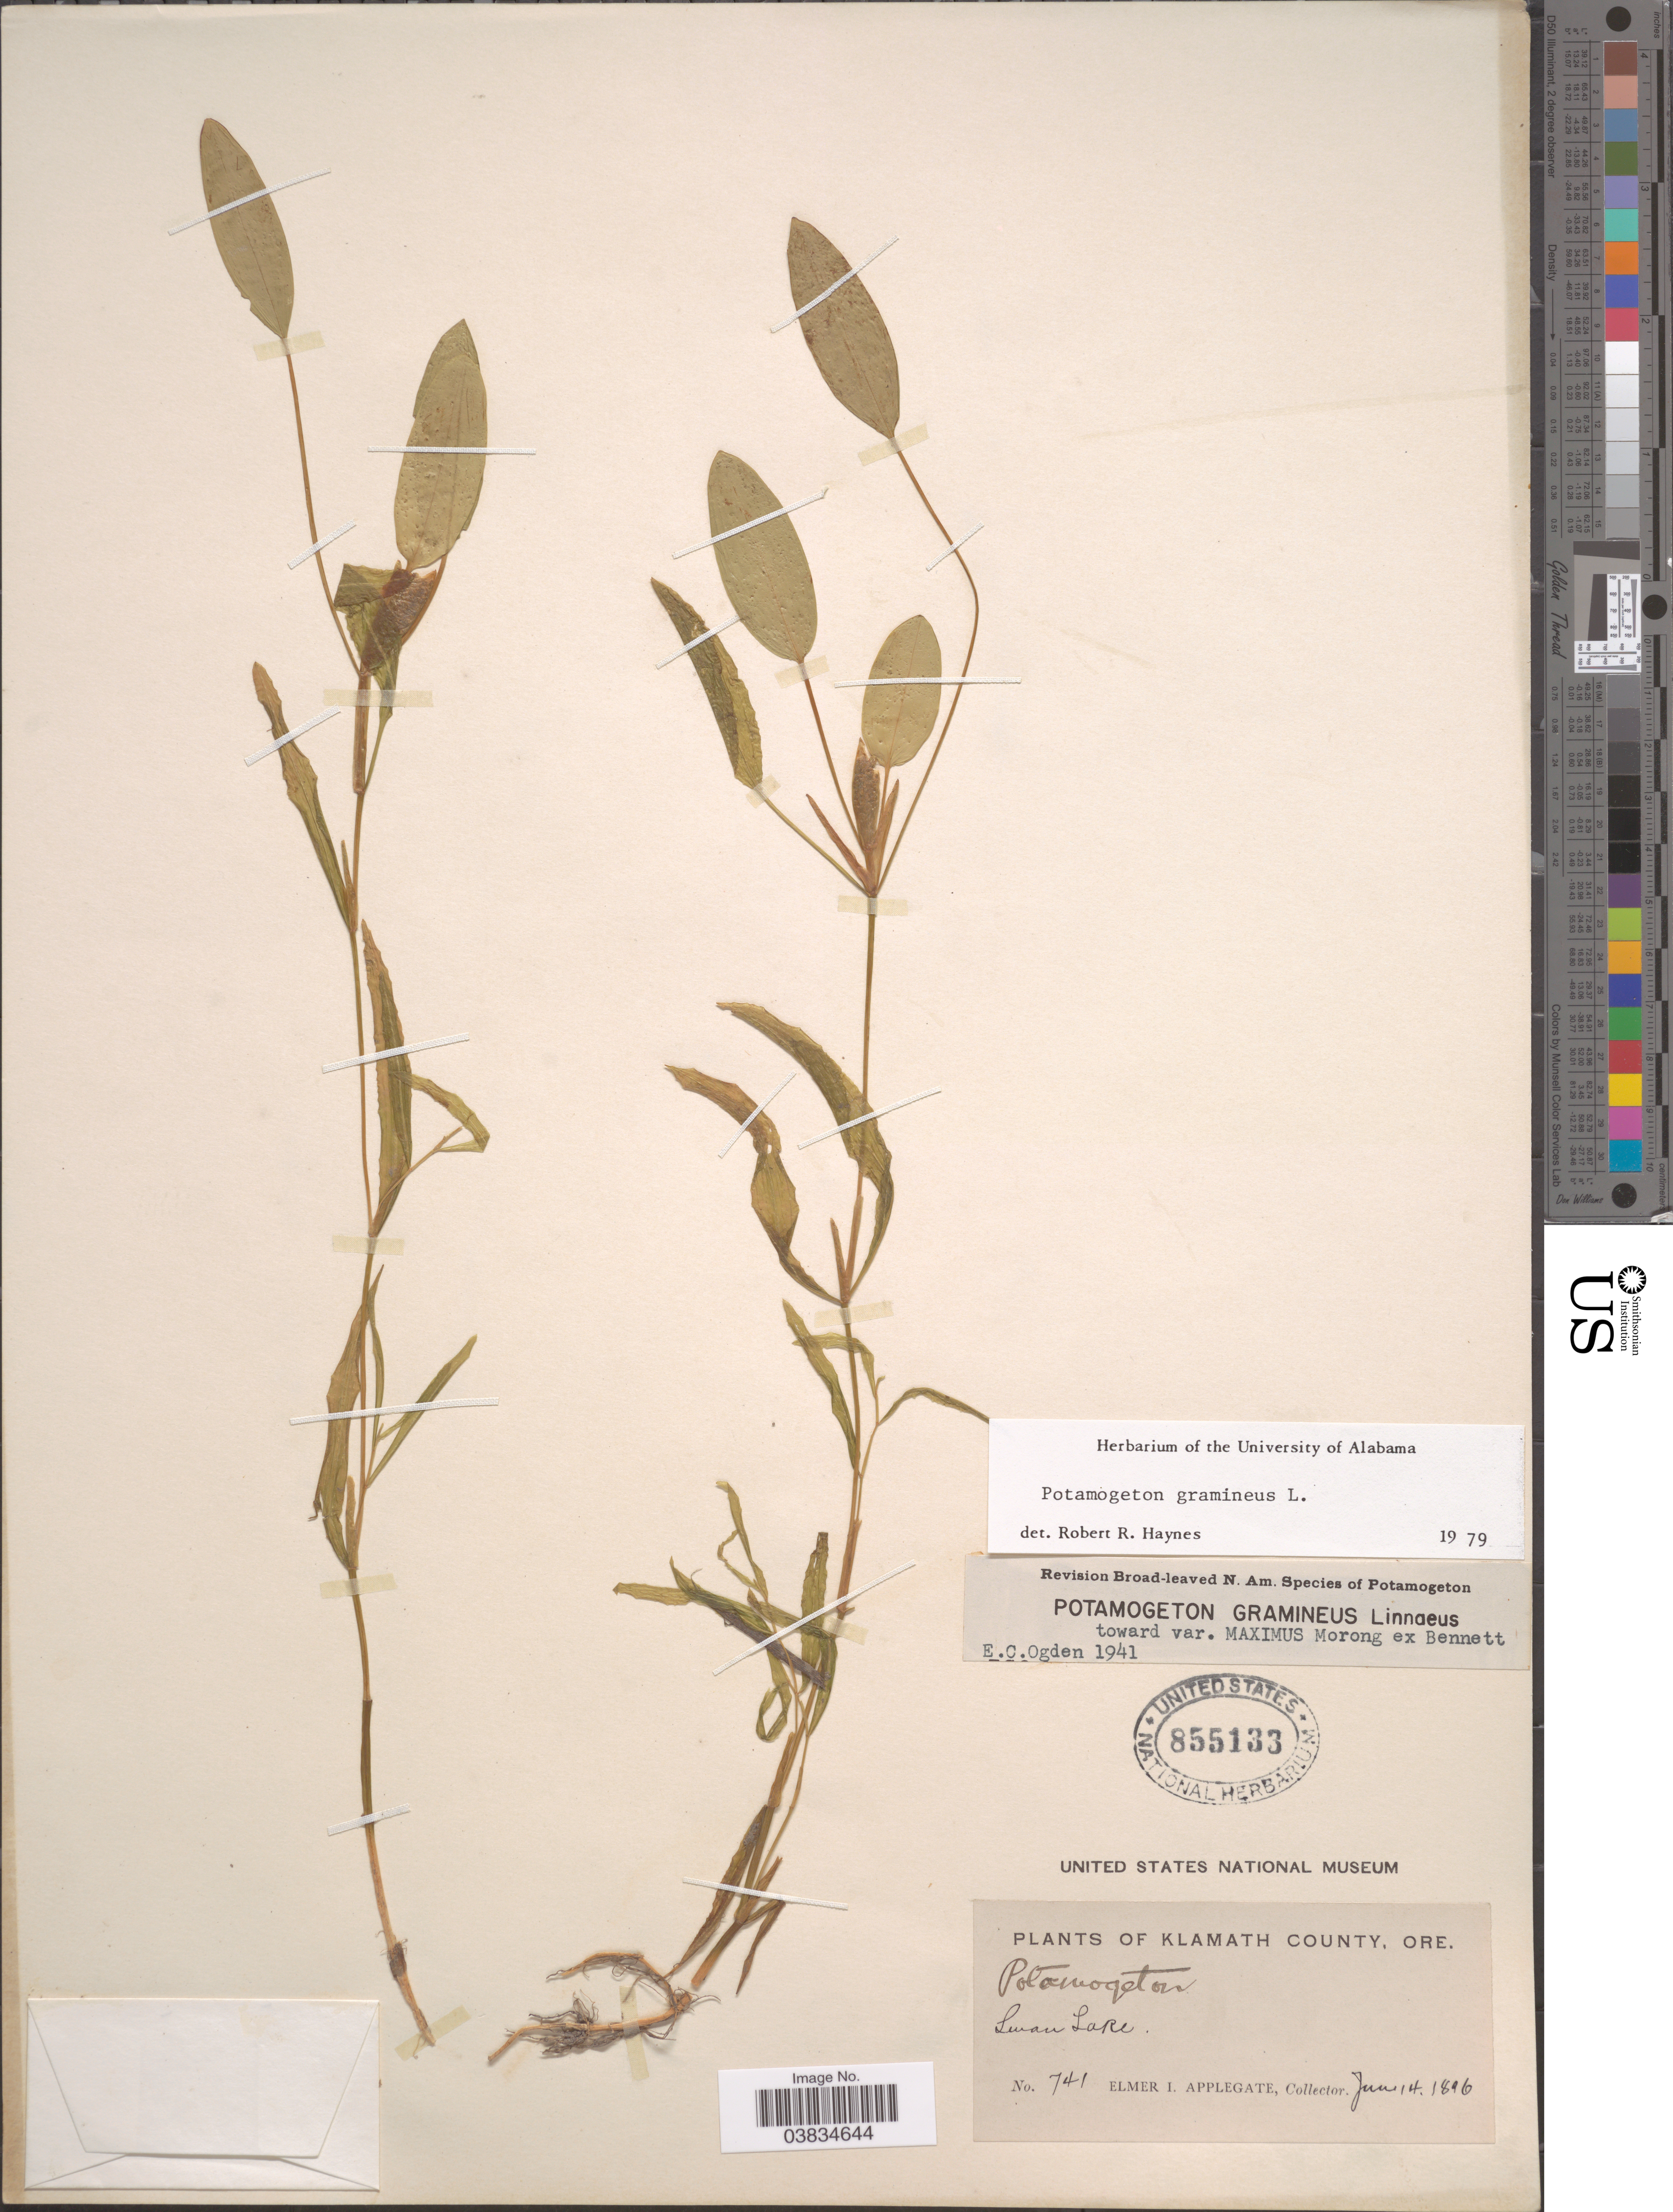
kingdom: Plantae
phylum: Tracheophyta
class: Liliopsida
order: Alismatales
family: Potamogetonaceae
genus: Potamogeton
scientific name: Potamogeton gramineus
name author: L.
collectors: E. I. Applegate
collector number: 741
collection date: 1896-06-14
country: United States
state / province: Oregon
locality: Klamath County. Swan Lake.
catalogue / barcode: US 855133